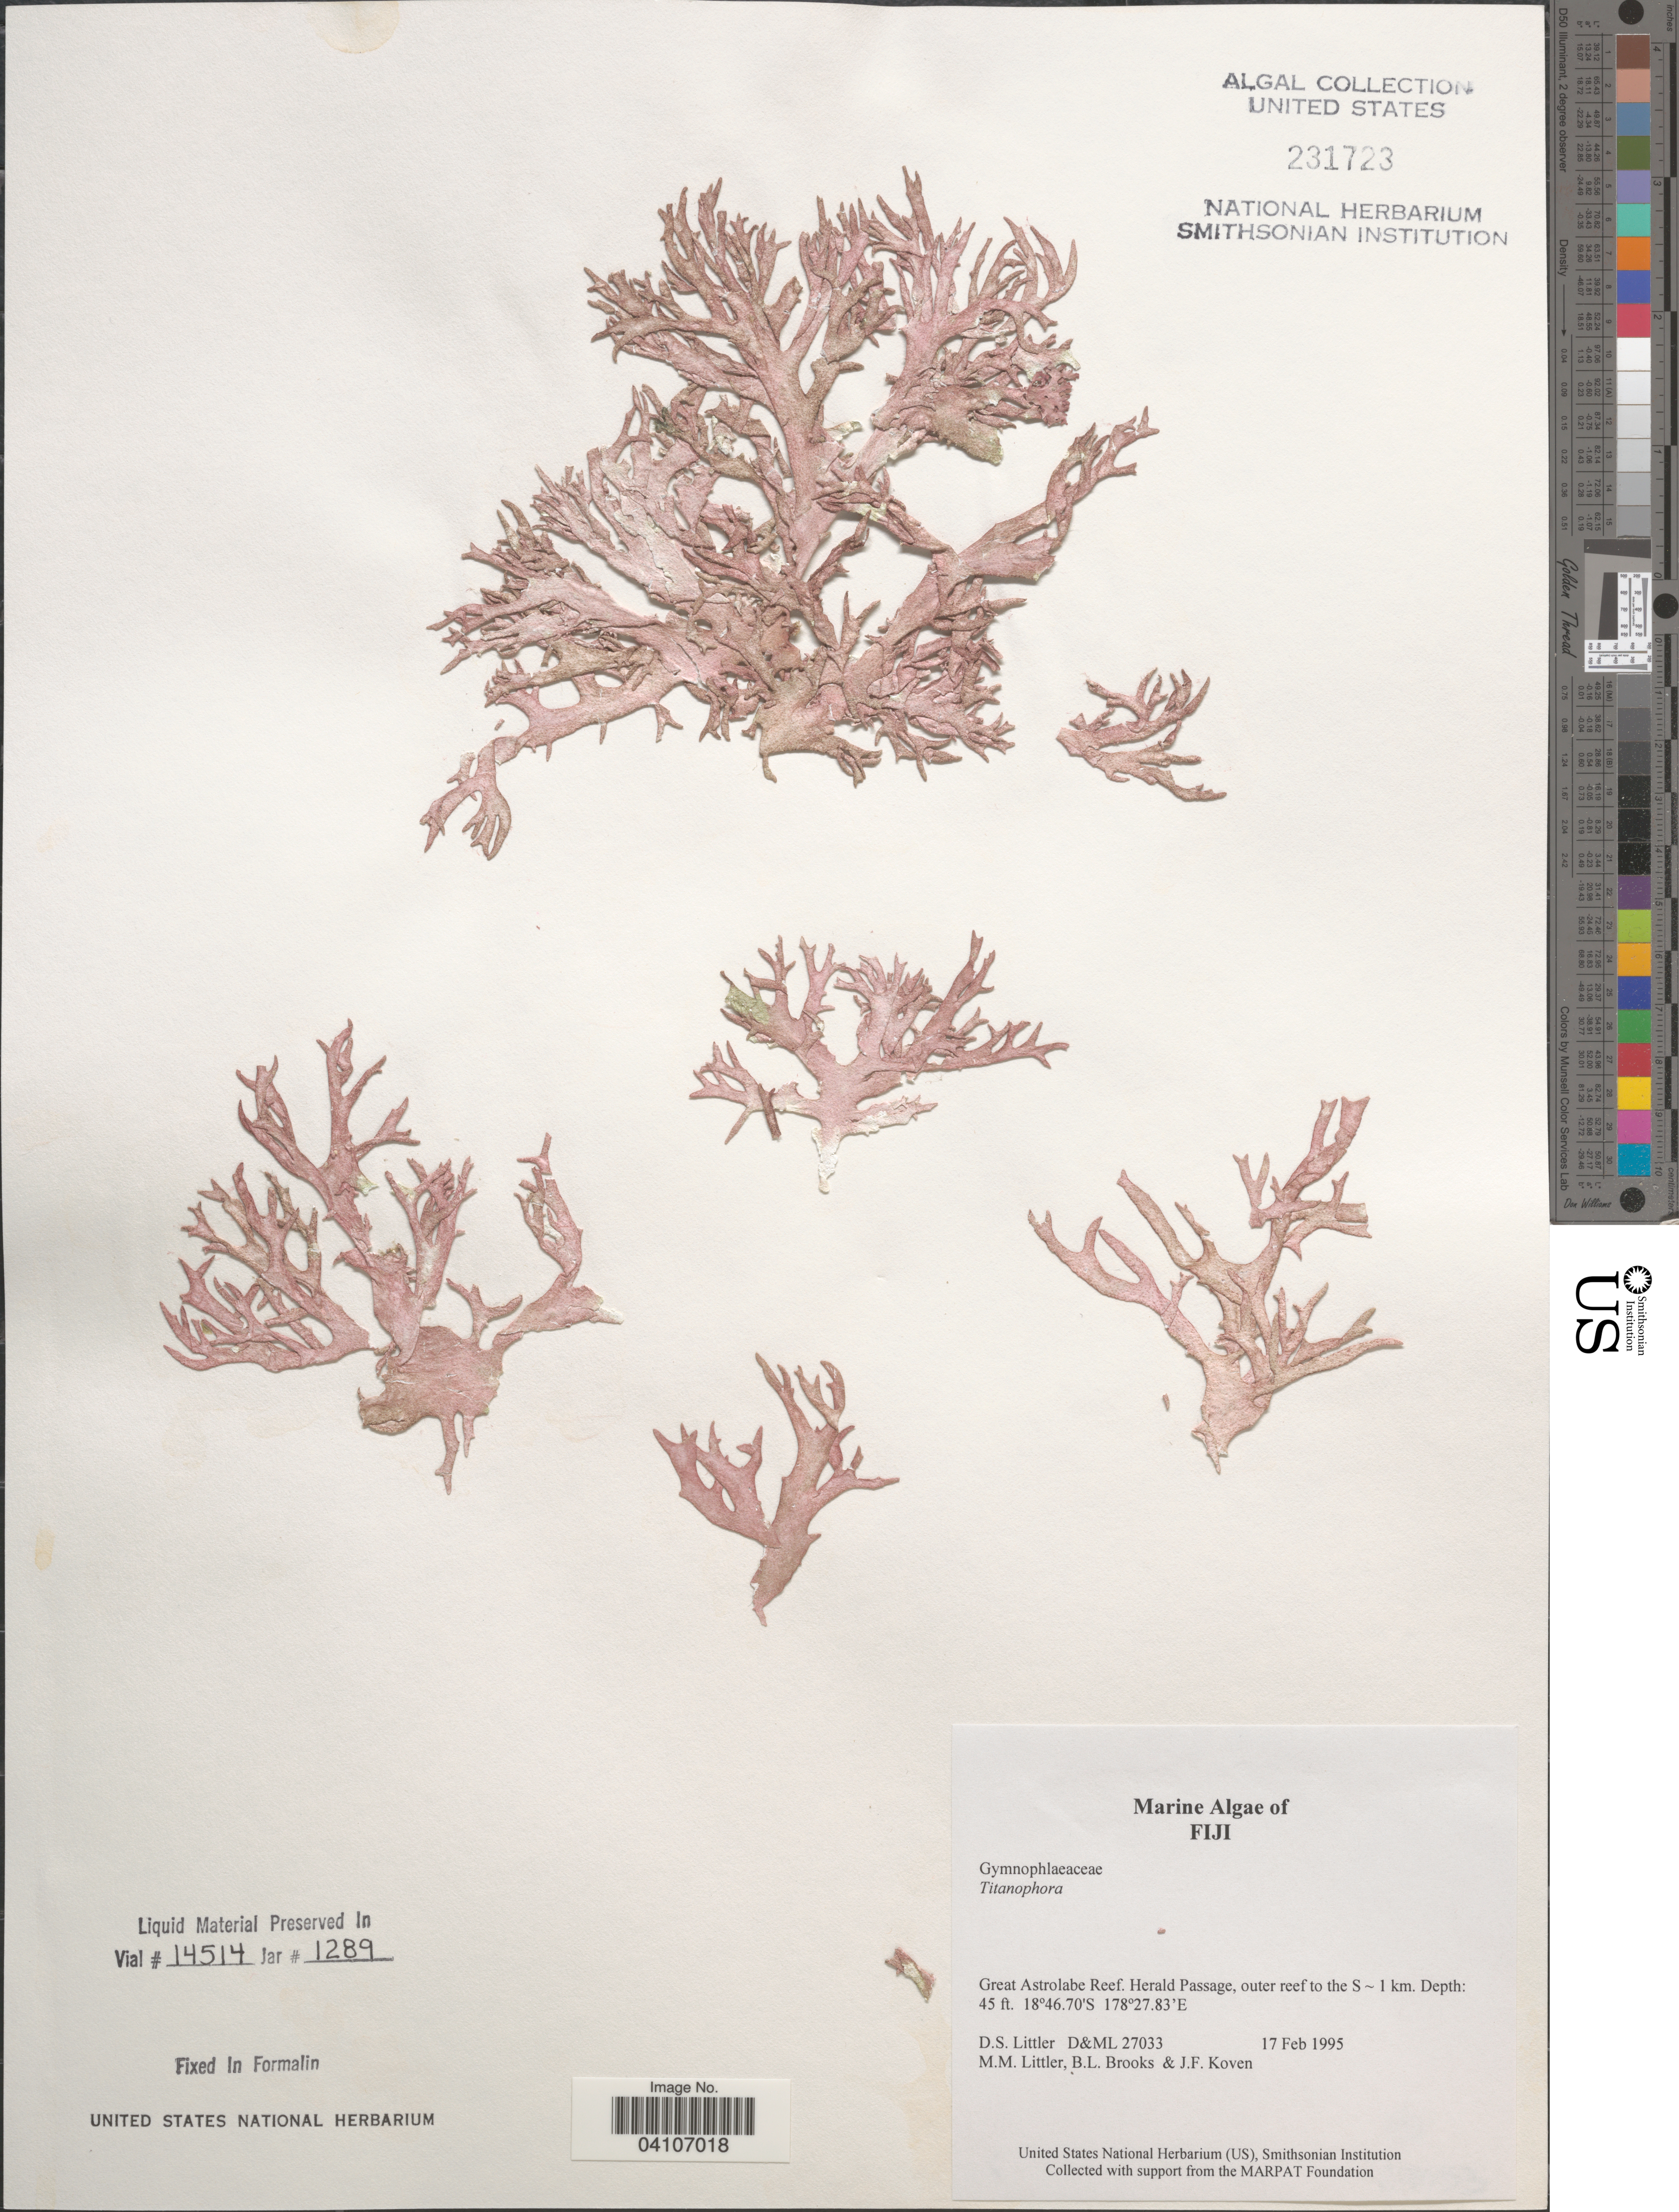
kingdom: Plantae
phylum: Rhodophyta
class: Florideophyceae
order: Nemastomatales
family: Schizymeniaceae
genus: Titanophora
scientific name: Titanophora sp.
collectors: D. S. Littler, B. Brooks & J. Koven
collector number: D&ML27033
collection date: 1995-02-17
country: Fiji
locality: Great Astrolabe Reef. Herald Passage, outer reef to the S ~ 1 km.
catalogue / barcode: US 231723